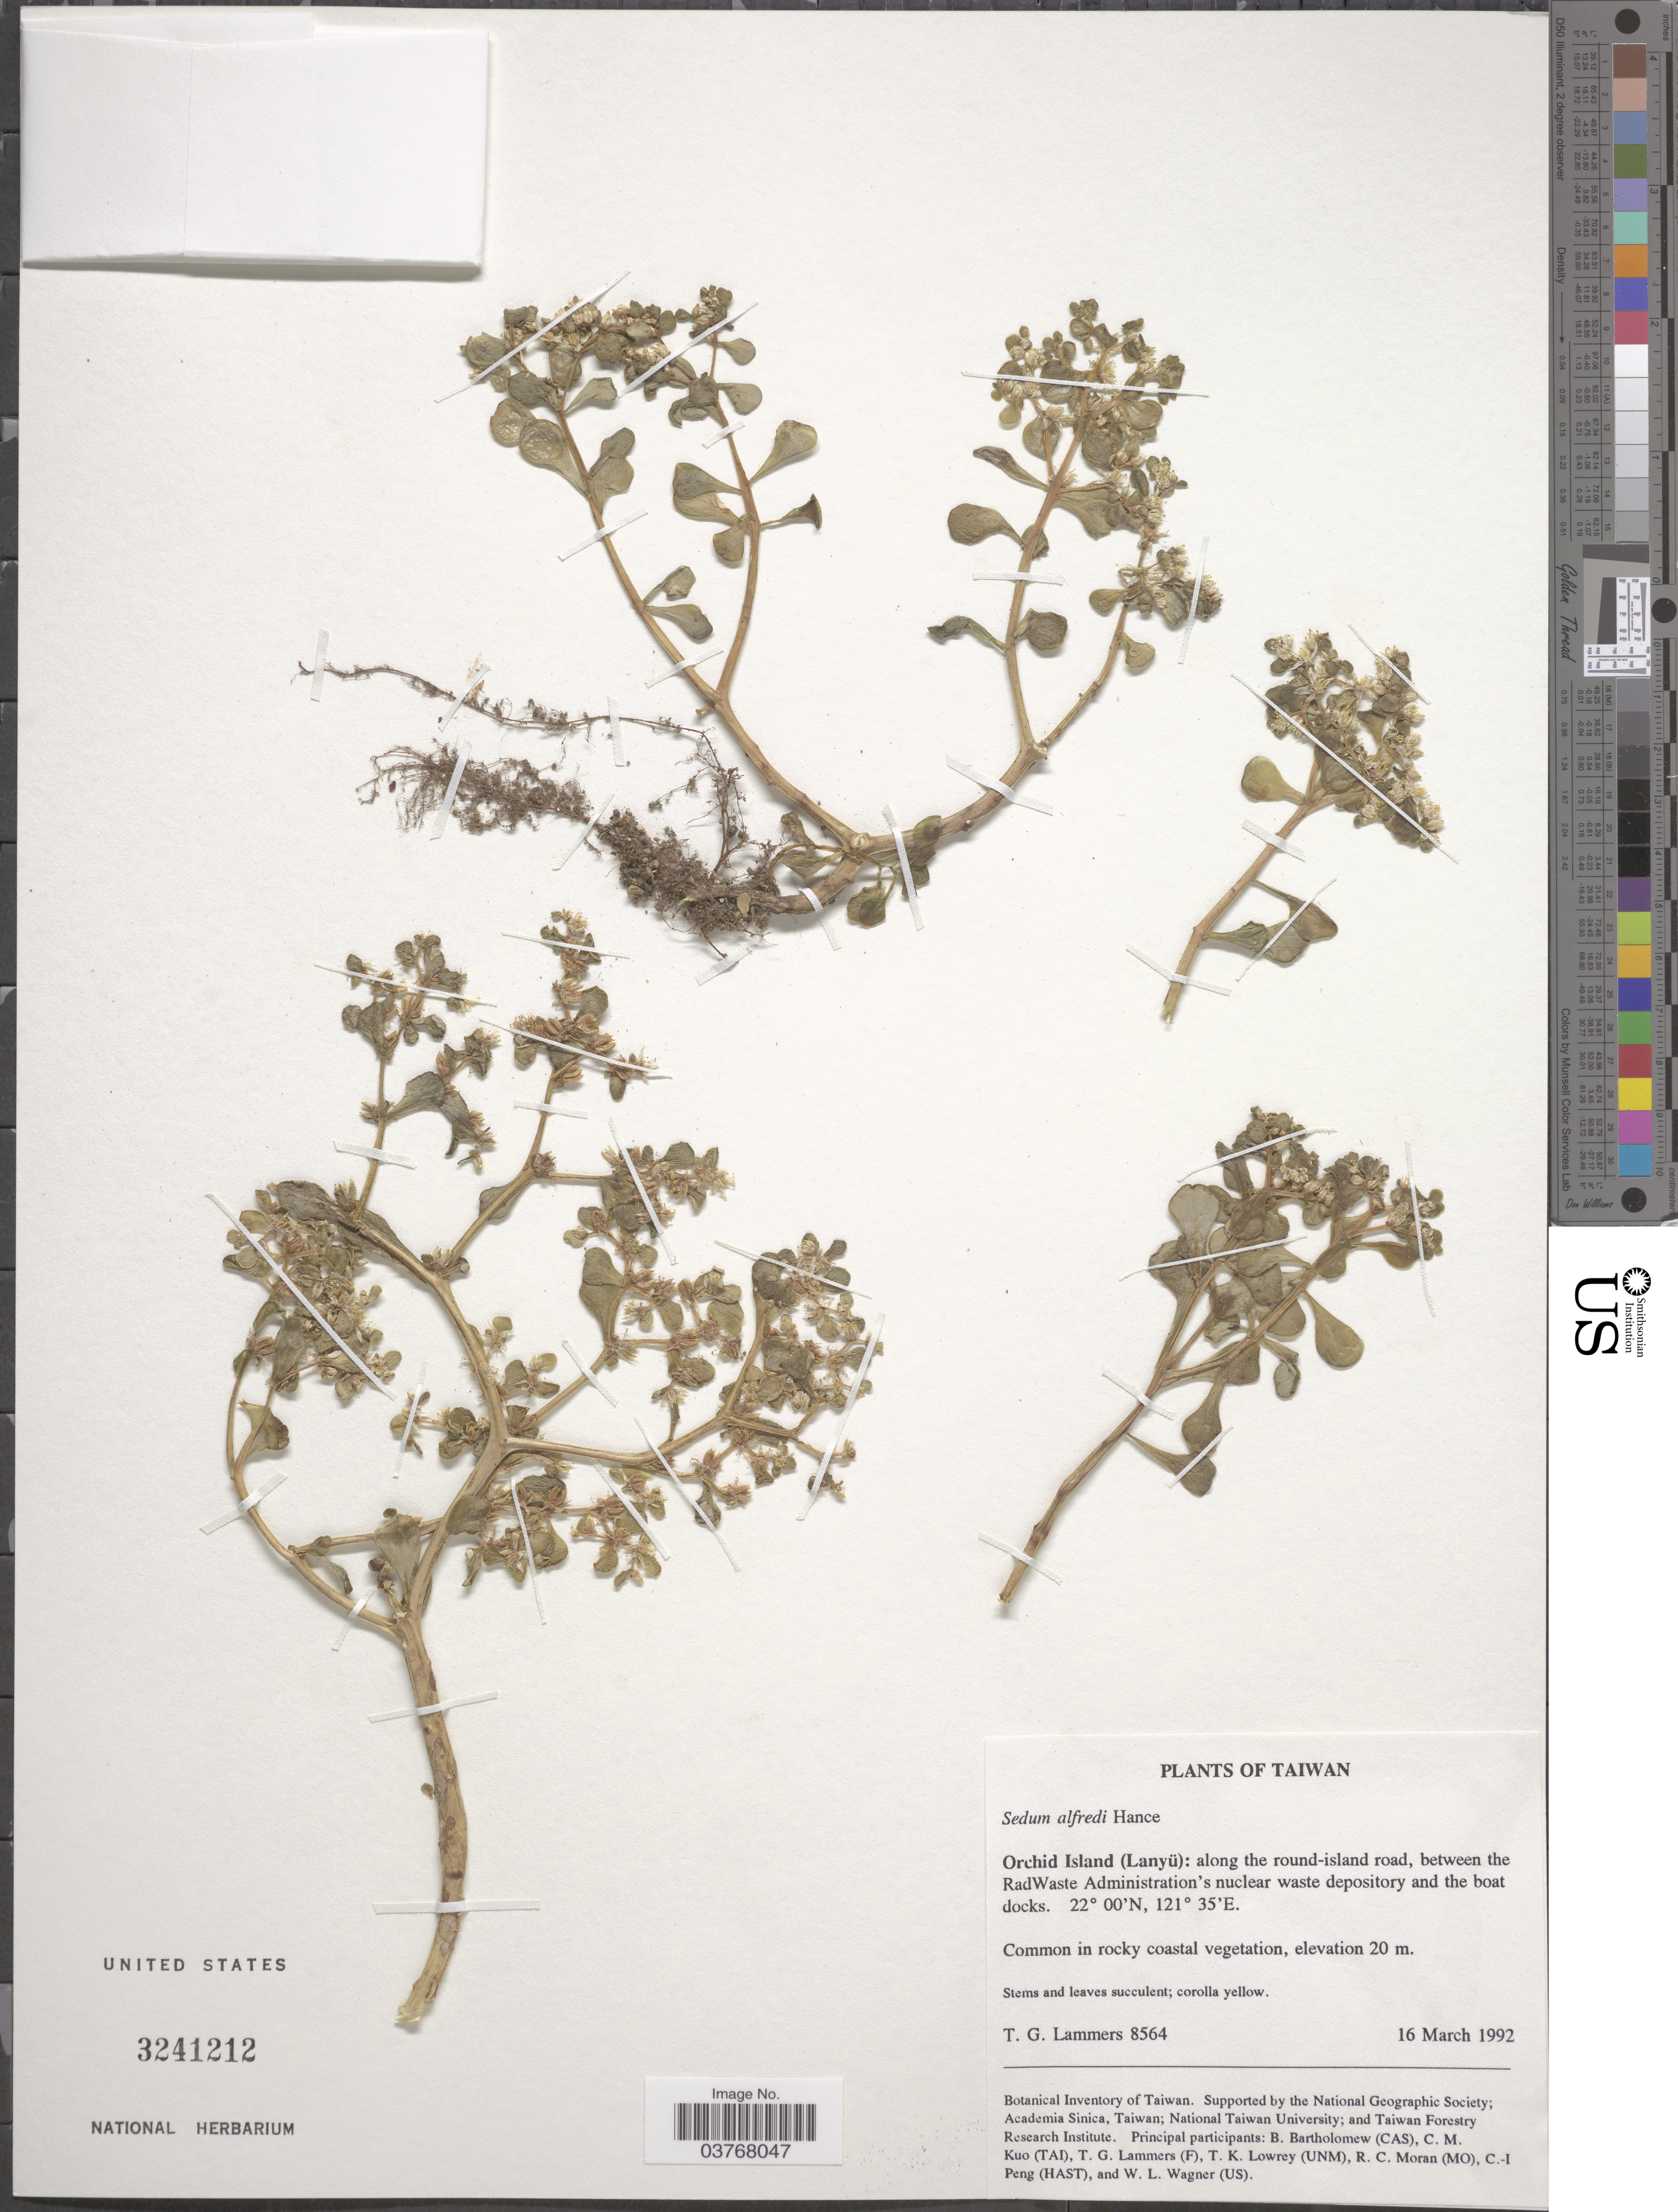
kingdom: Plantae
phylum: Tracheophyta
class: Magnoliopsida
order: Saxifragales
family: Crassulaceae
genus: Sedum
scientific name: Sedum alfredi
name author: Hance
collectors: T. Lammers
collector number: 8564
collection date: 1992-03-16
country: Taiwan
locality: Orchid Island (Lanyü): along the round-island road, between RadWaste Administration's nuclear waste depository and the boat docks.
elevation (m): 20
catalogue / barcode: US 3241212